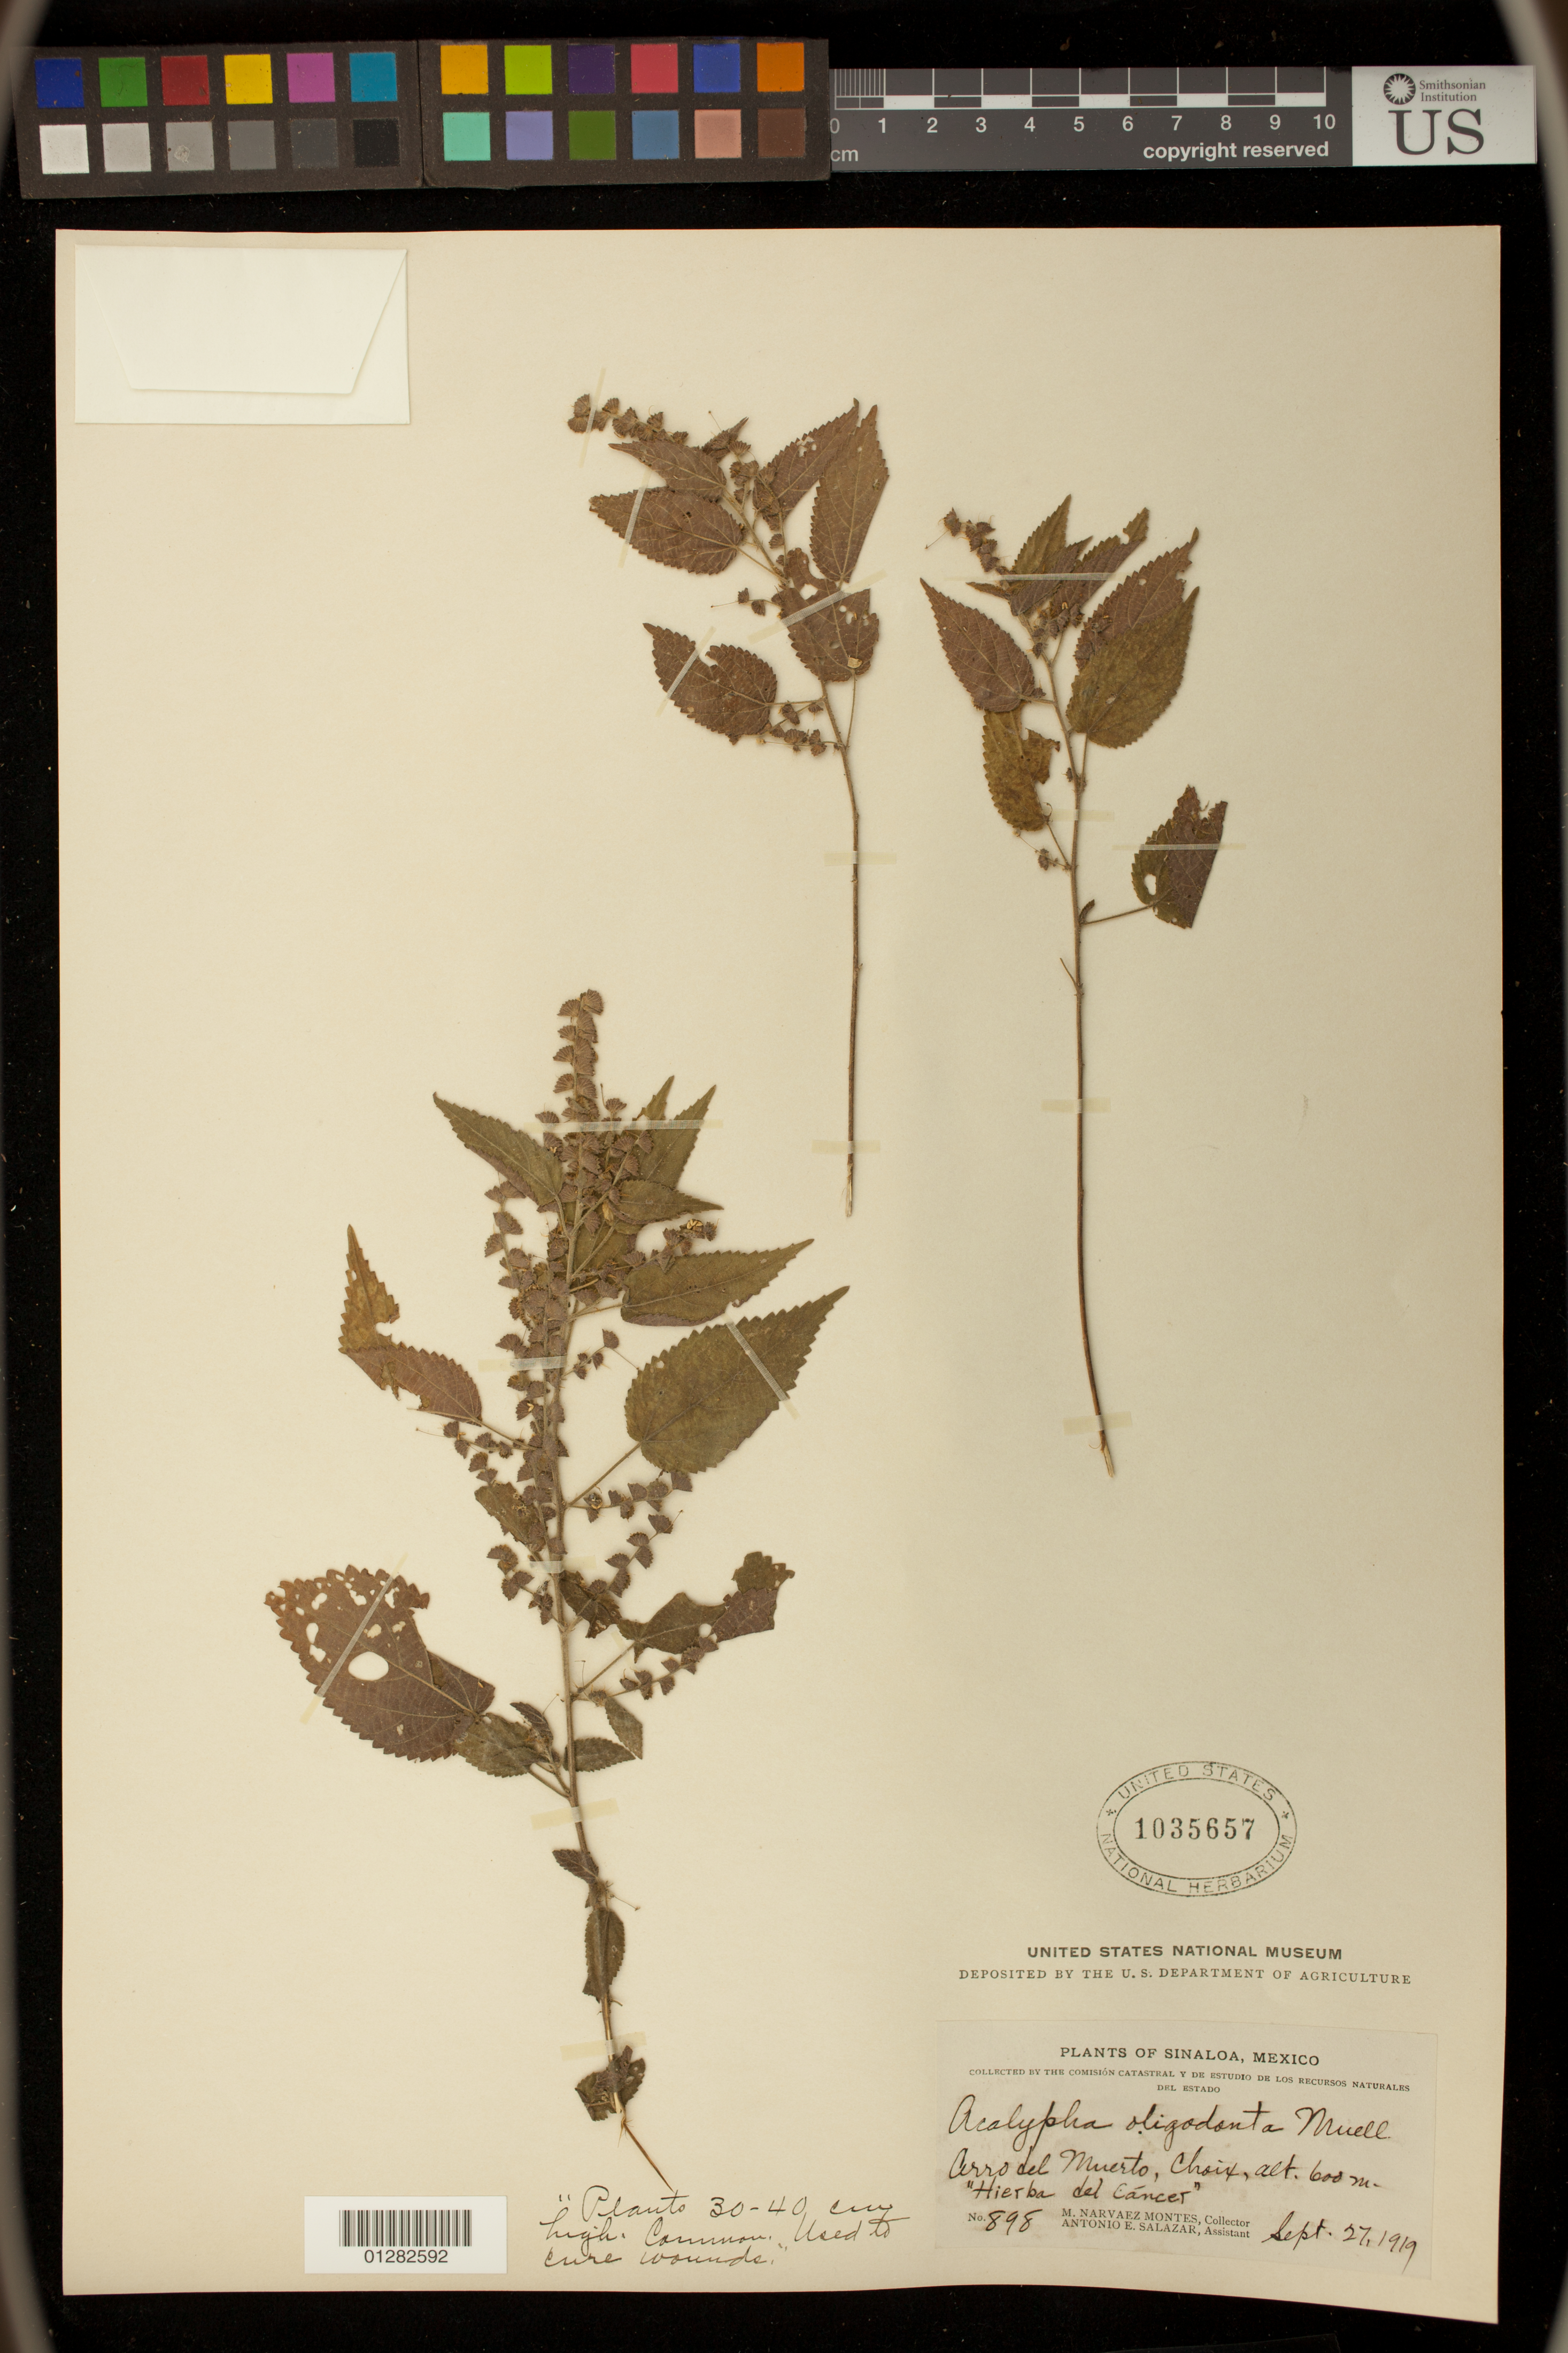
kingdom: Plantae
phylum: Tracheophyta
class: Magnoliopsida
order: Malpighiales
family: Euphorbiaceae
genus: Acalypha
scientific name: Acalypha subviscida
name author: S. Watson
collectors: A. Purpus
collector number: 898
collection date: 1919-09-27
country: Mexico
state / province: Sinaloa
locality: Arro del Muerto, Choix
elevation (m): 600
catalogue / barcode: US 1035657